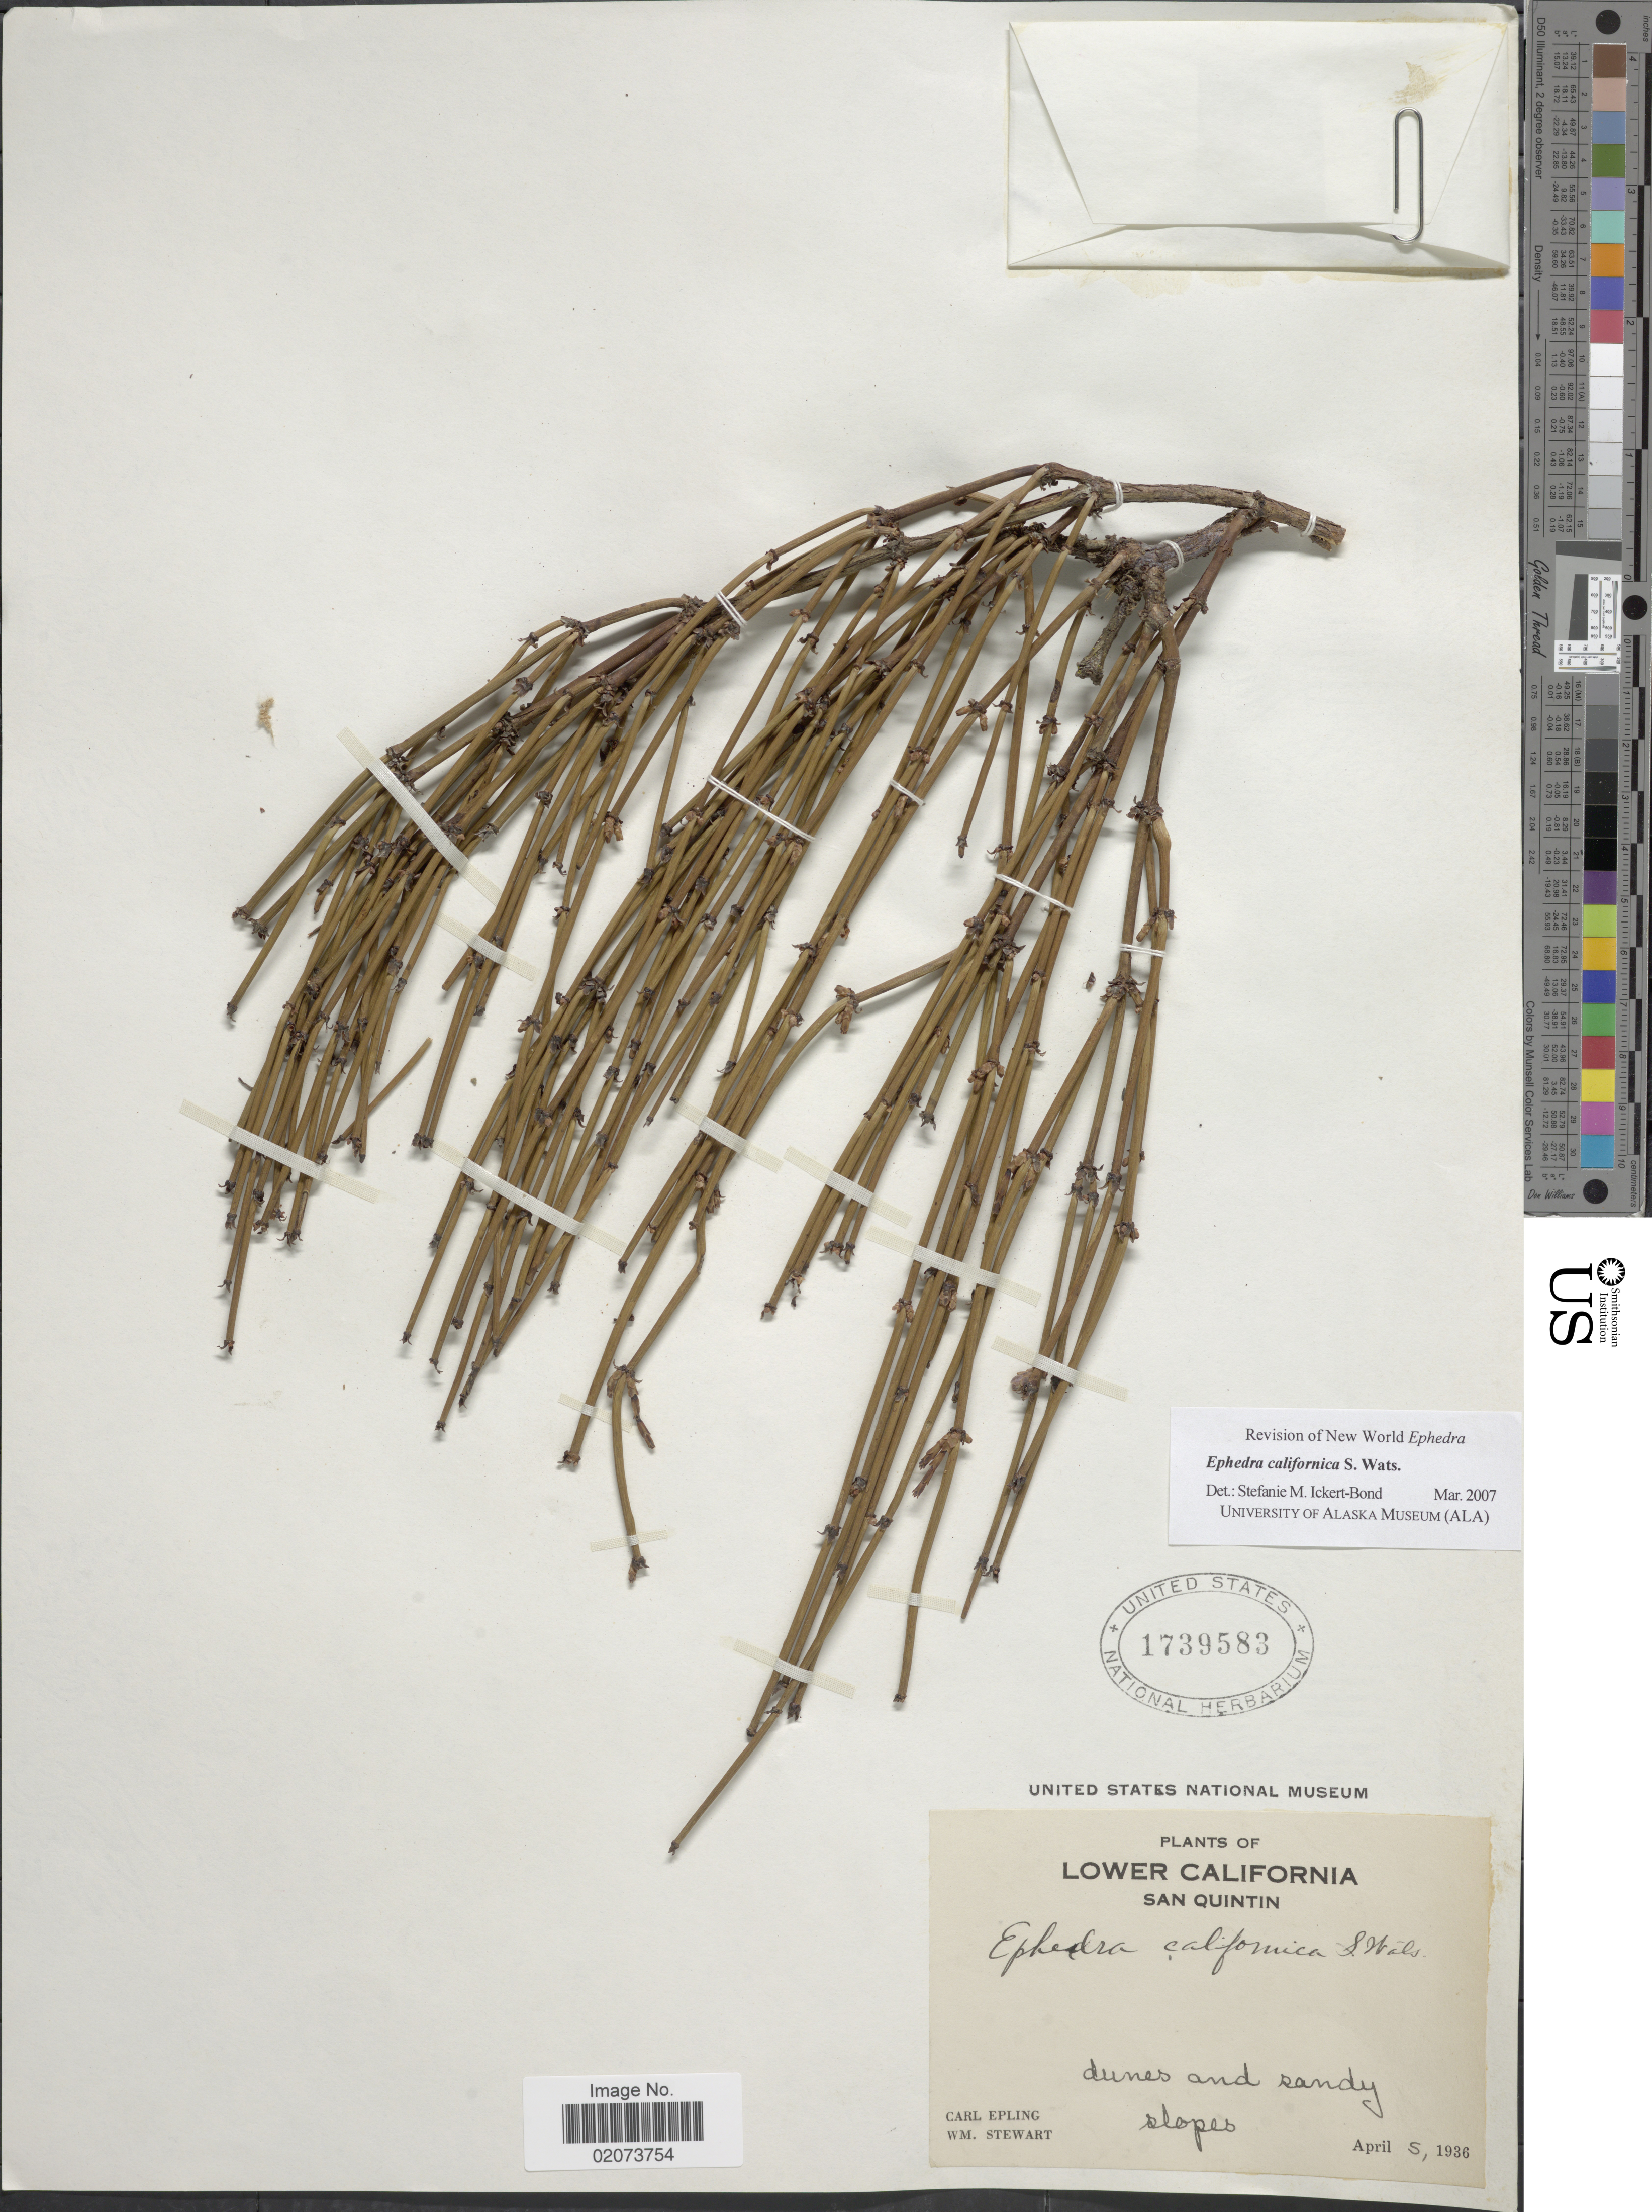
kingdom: Plantae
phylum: Tracheophyta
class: Gnetopsida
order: Ephedrales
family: Ephedraceae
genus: Ephedra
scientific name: Ephedra californica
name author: S. Watson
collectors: C. C. Epling & W. Stewart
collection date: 1936-04-05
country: Mexico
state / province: Baja California Norte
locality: Lower California, San Quintin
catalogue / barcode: US 1739583